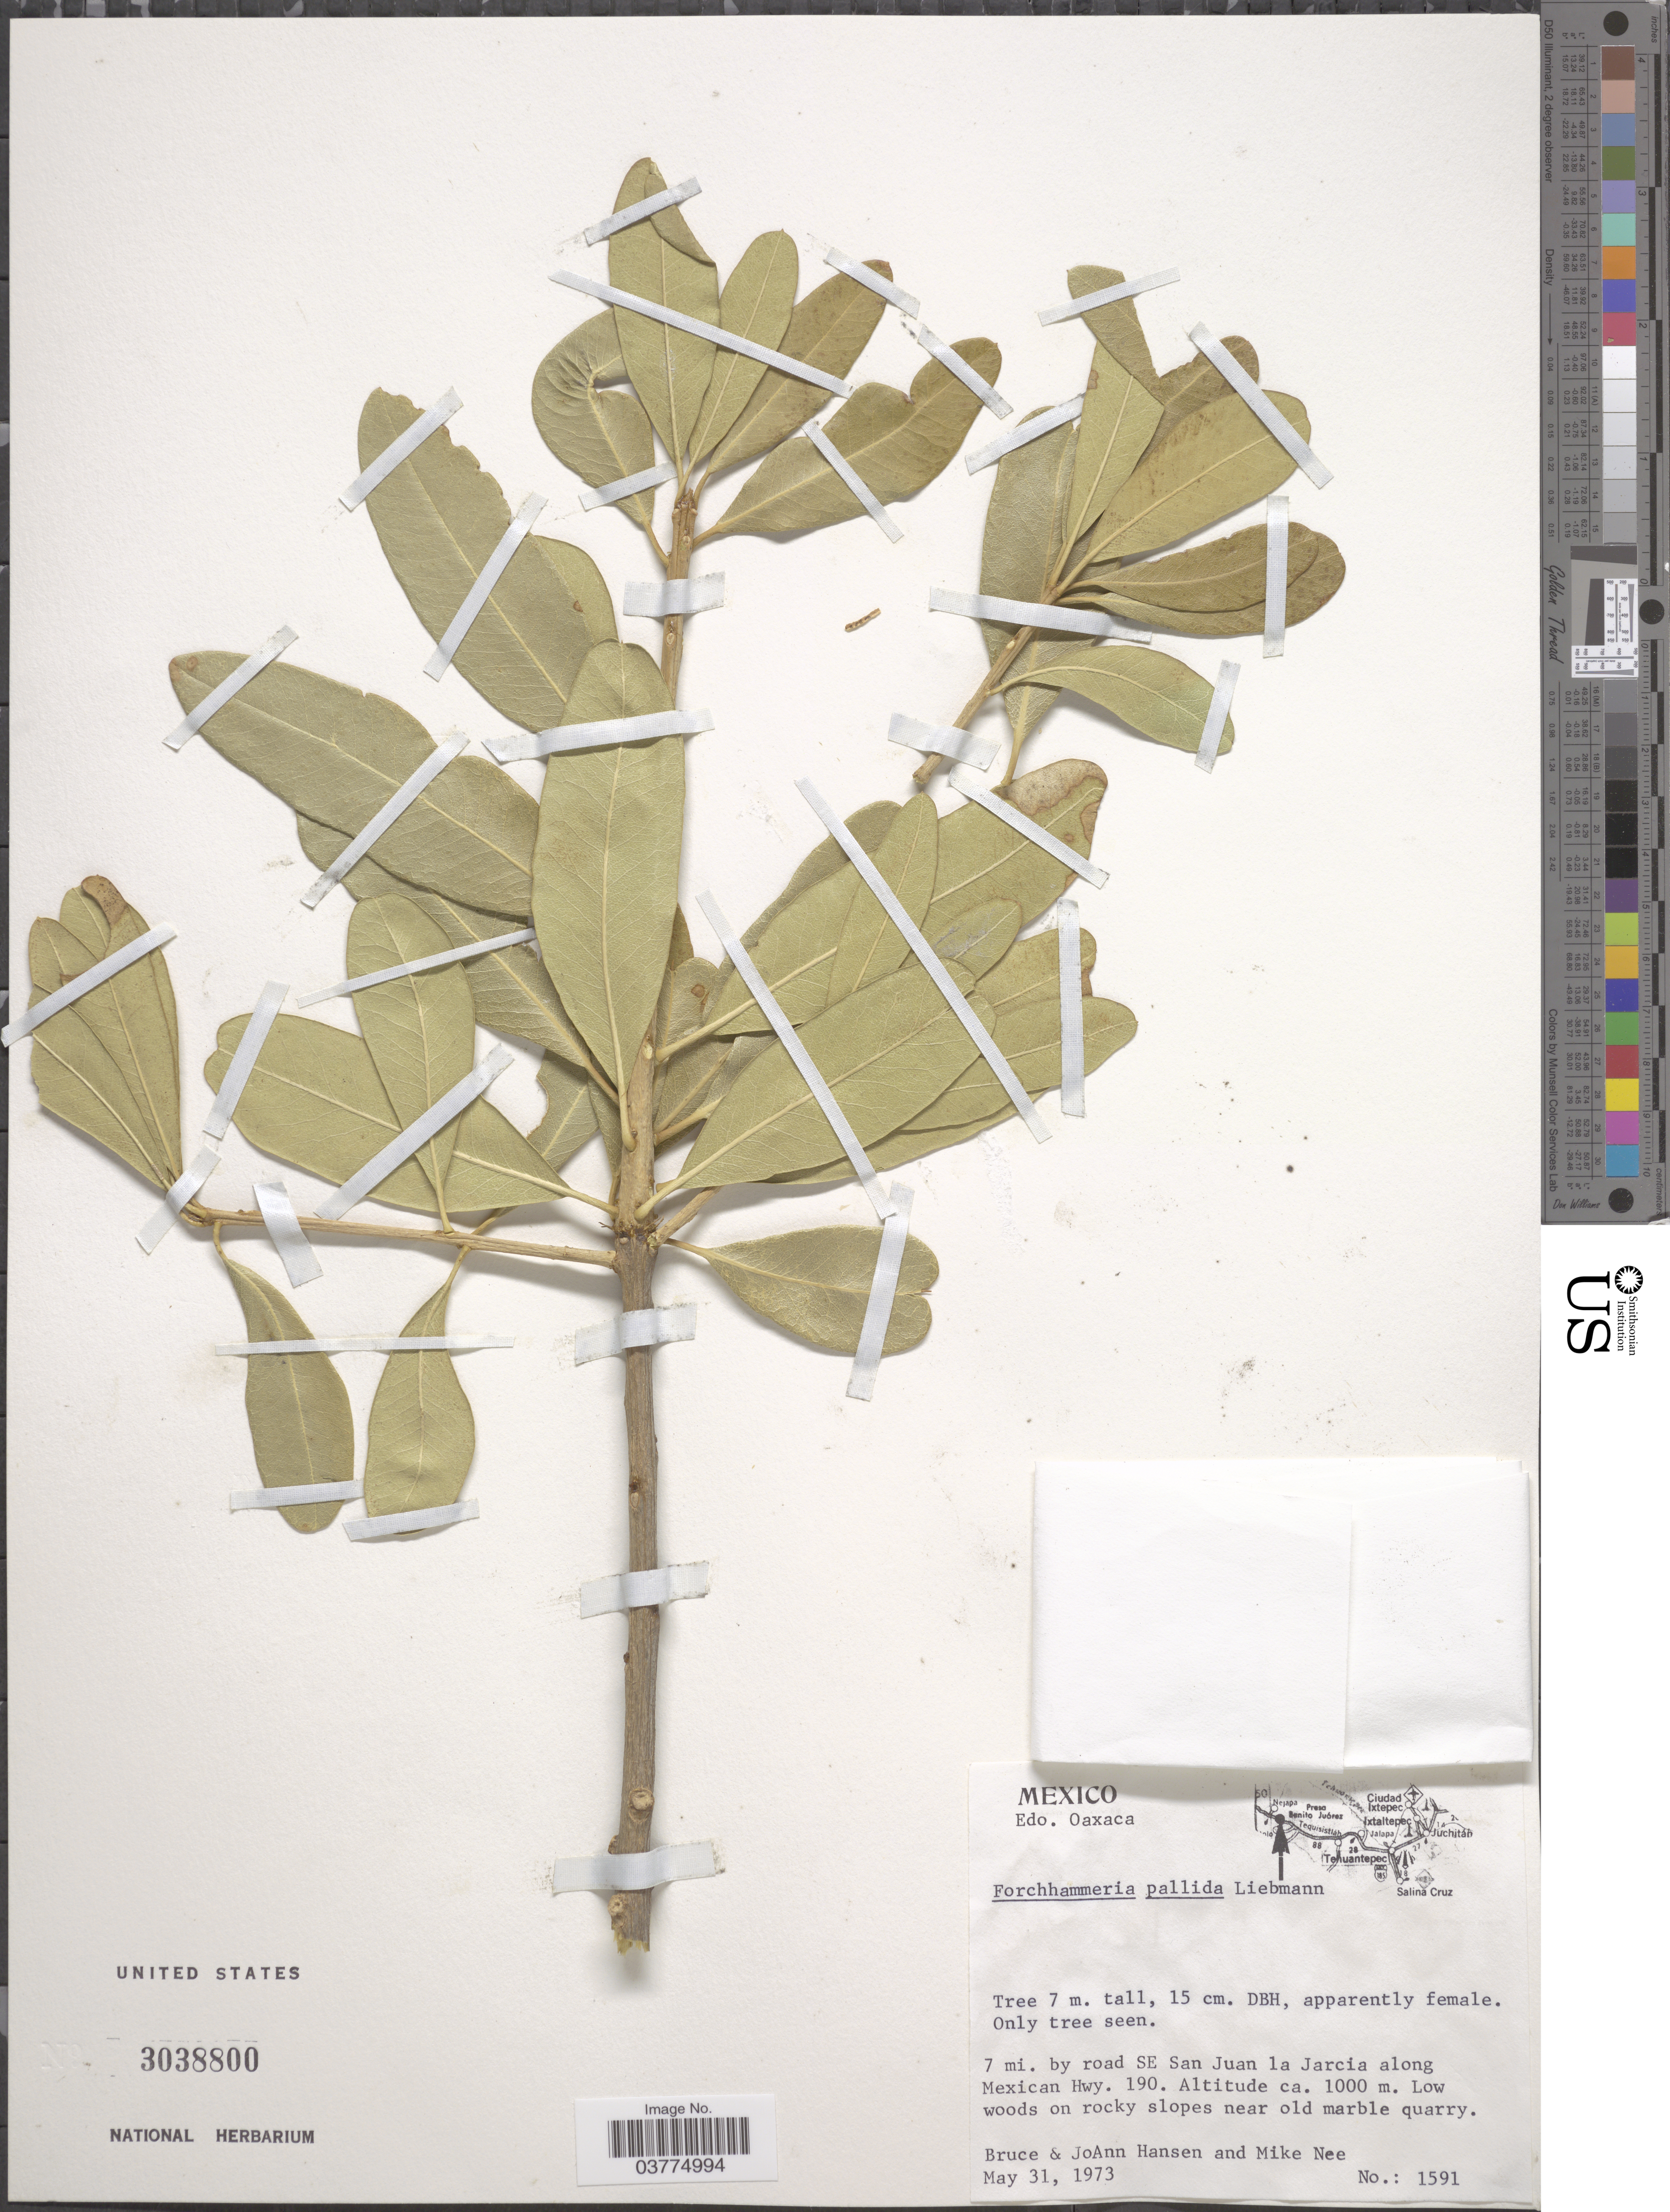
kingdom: Plantae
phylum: Tracheophyta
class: Magnoliopsida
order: Brassicales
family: Stixaceae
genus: Forchhammeria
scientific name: Forchhammeria pallida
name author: Liebm.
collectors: B. Hansen, J. Hansen & M. Nee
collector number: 1591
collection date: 1973-05-31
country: Mexico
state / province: Oaxaca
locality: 7 mi. by road SE San Juan la Jarcia along Mexican Hwy. 190.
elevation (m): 1000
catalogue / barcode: US 3038800